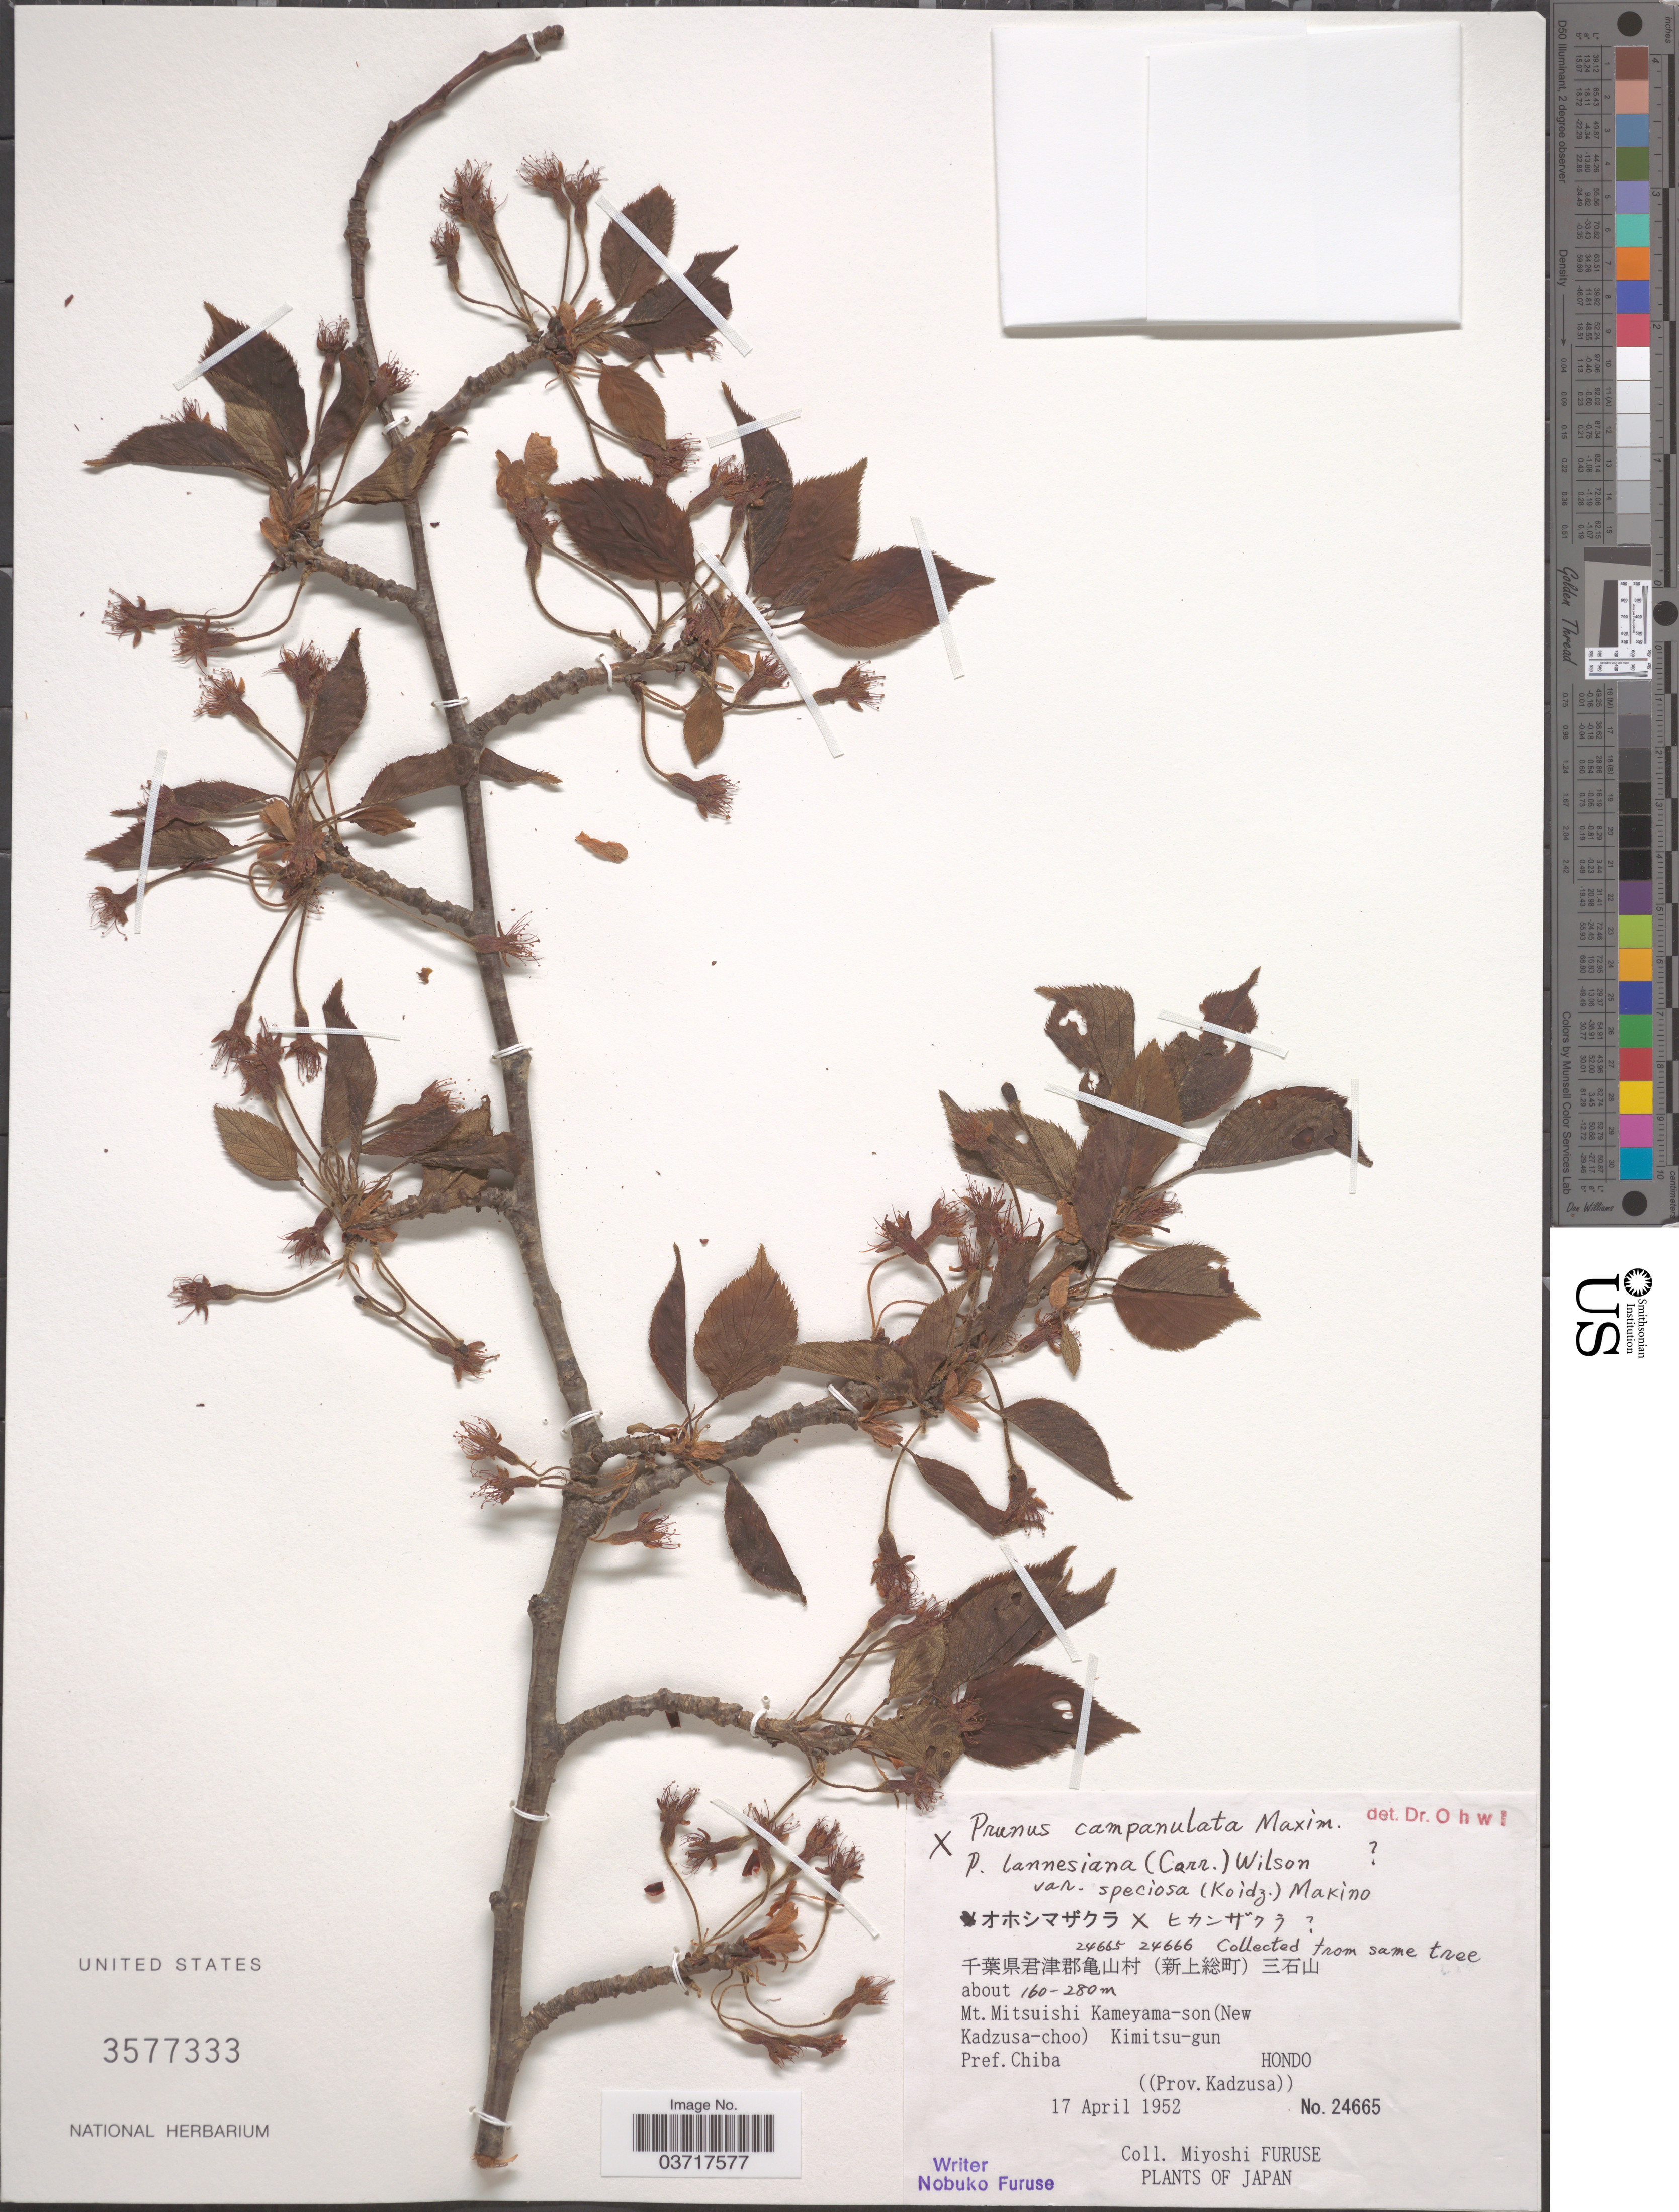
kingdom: Plantae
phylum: Tracheophyta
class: Magnoliopsida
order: Rosales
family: Rosaceae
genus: Prunus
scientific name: Prunus campanulata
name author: Maxim.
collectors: M. Furuse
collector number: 24665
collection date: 1952-04-17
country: Japan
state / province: Tiba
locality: Mt. Mitsuishi Kameyama-son (New Kadzusa-choo) Kimitsu-gun. Pref. Chiba. Hondo. ((Prov. Kadzzusa)).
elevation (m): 160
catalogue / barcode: US 3577333